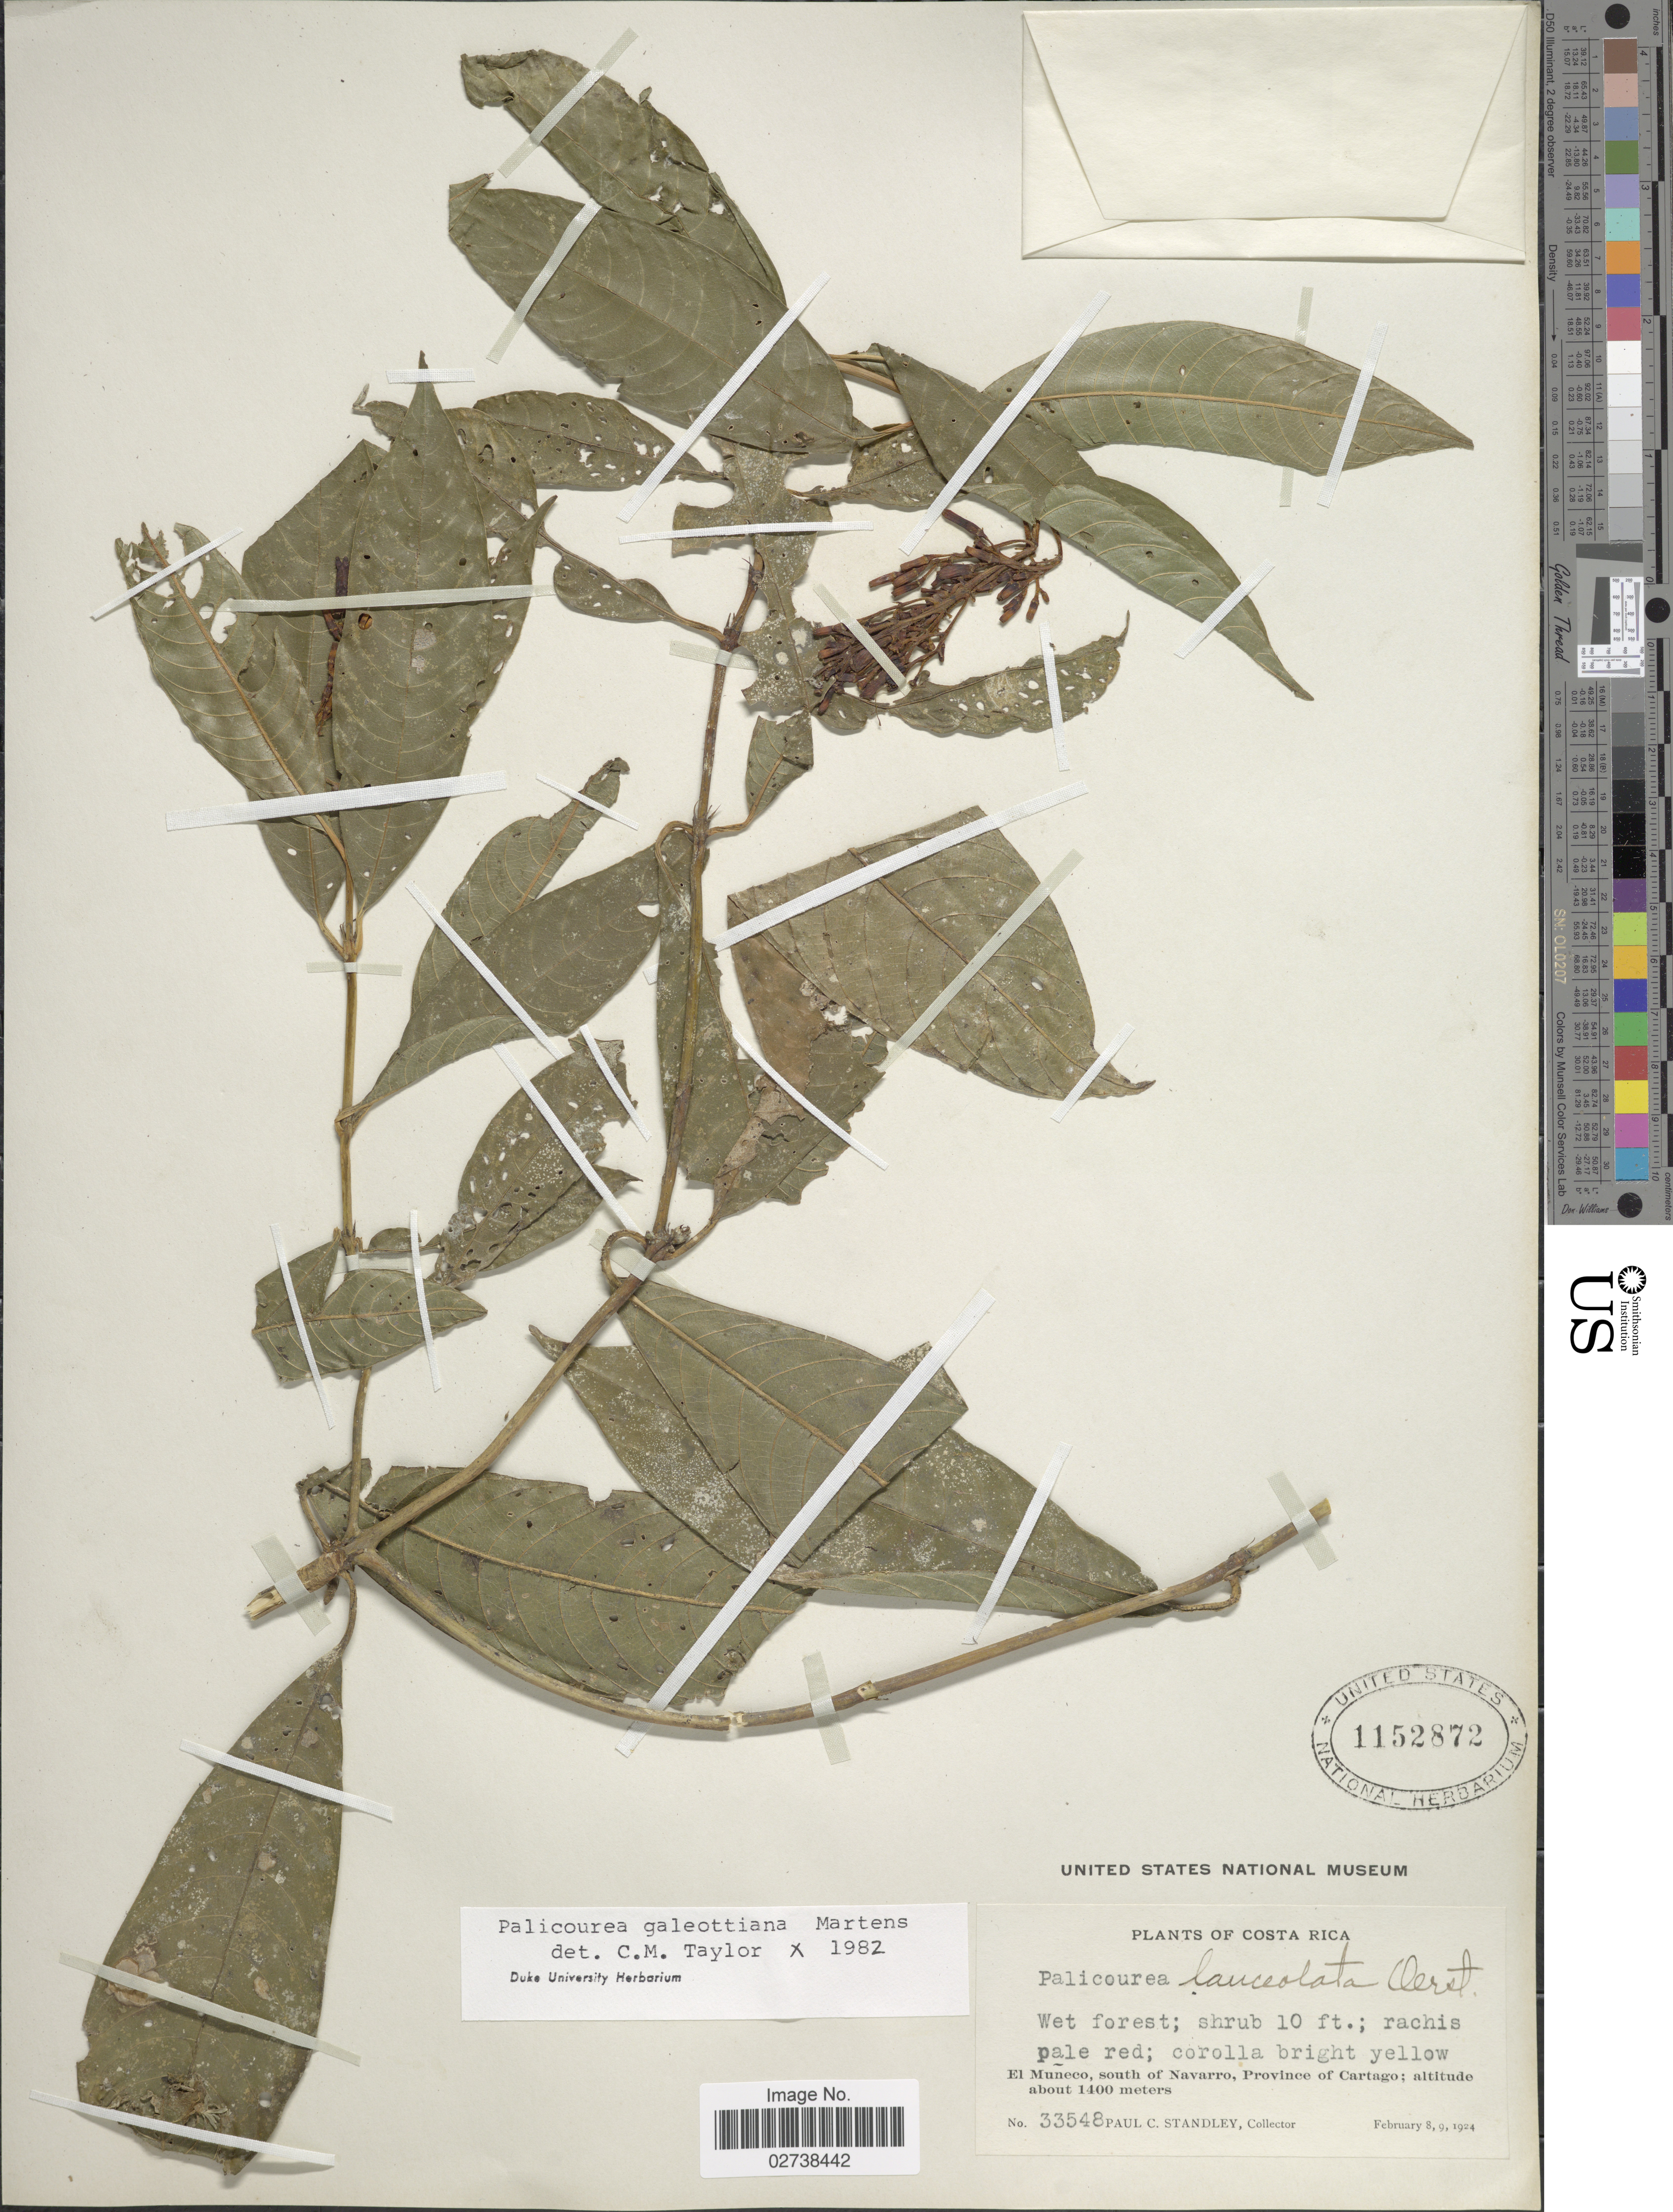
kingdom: Plantae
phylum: Tracheophyta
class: Magnoliopsida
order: Gentianales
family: Rubiaceae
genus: Palicourea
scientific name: Palicourea galeottiana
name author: M. Martens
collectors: P. C. Standley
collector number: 33548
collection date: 1924-02-08/1924-02-09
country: Costa Rica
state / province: Cartago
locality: El Muneco, south of Navarro, Province of Cartago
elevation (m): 1400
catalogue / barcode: US 1152872